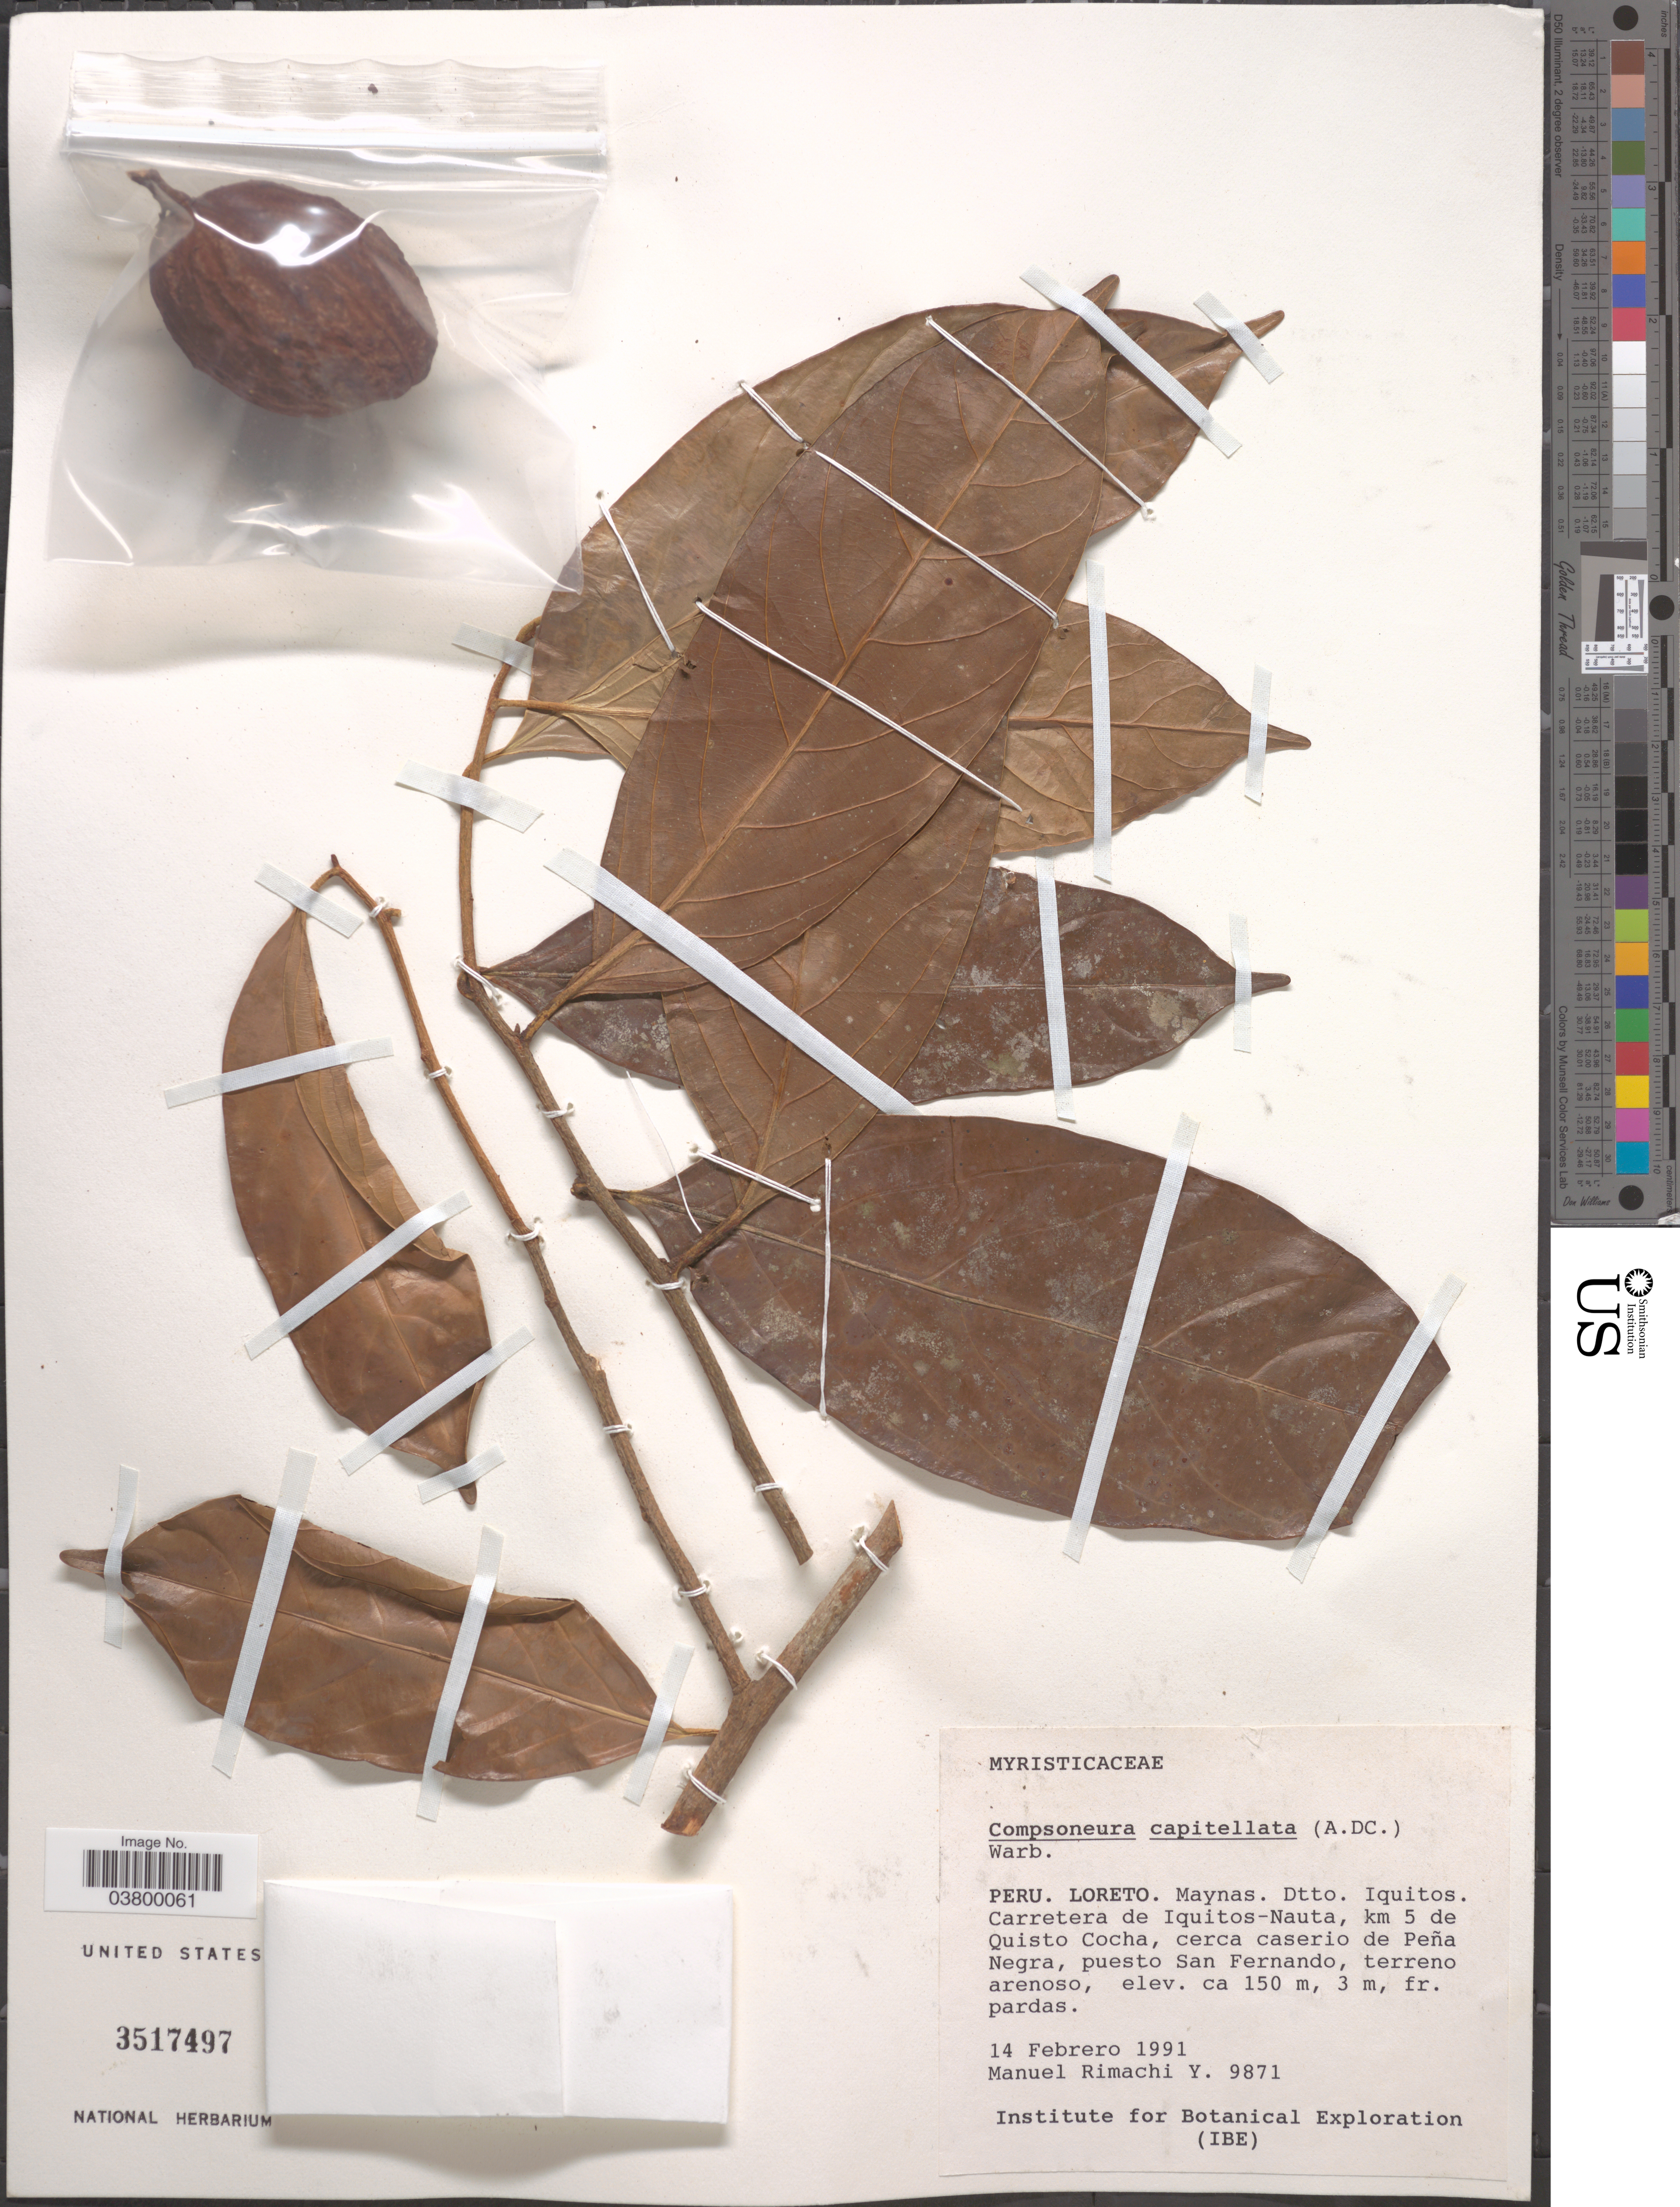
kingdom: Plantae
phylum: Tracheophyta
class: Magnoliopsida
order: Magnoliales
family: Myristicaceae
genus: Compsoneura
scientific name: Compsoneura capitellata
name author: (A. DC.) Warb.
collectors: M. Rimachi Y.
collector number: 9871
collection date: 1991-02-14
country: Peru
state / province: Loreto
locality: Maynas. Dtto. Iquitos. Carretera de Iquitos-Nauta, km 5 de Quisto Cocha, cerca caserio de Peña Negra, puesto San Fernando.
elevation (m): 150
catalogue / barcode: US 3517497